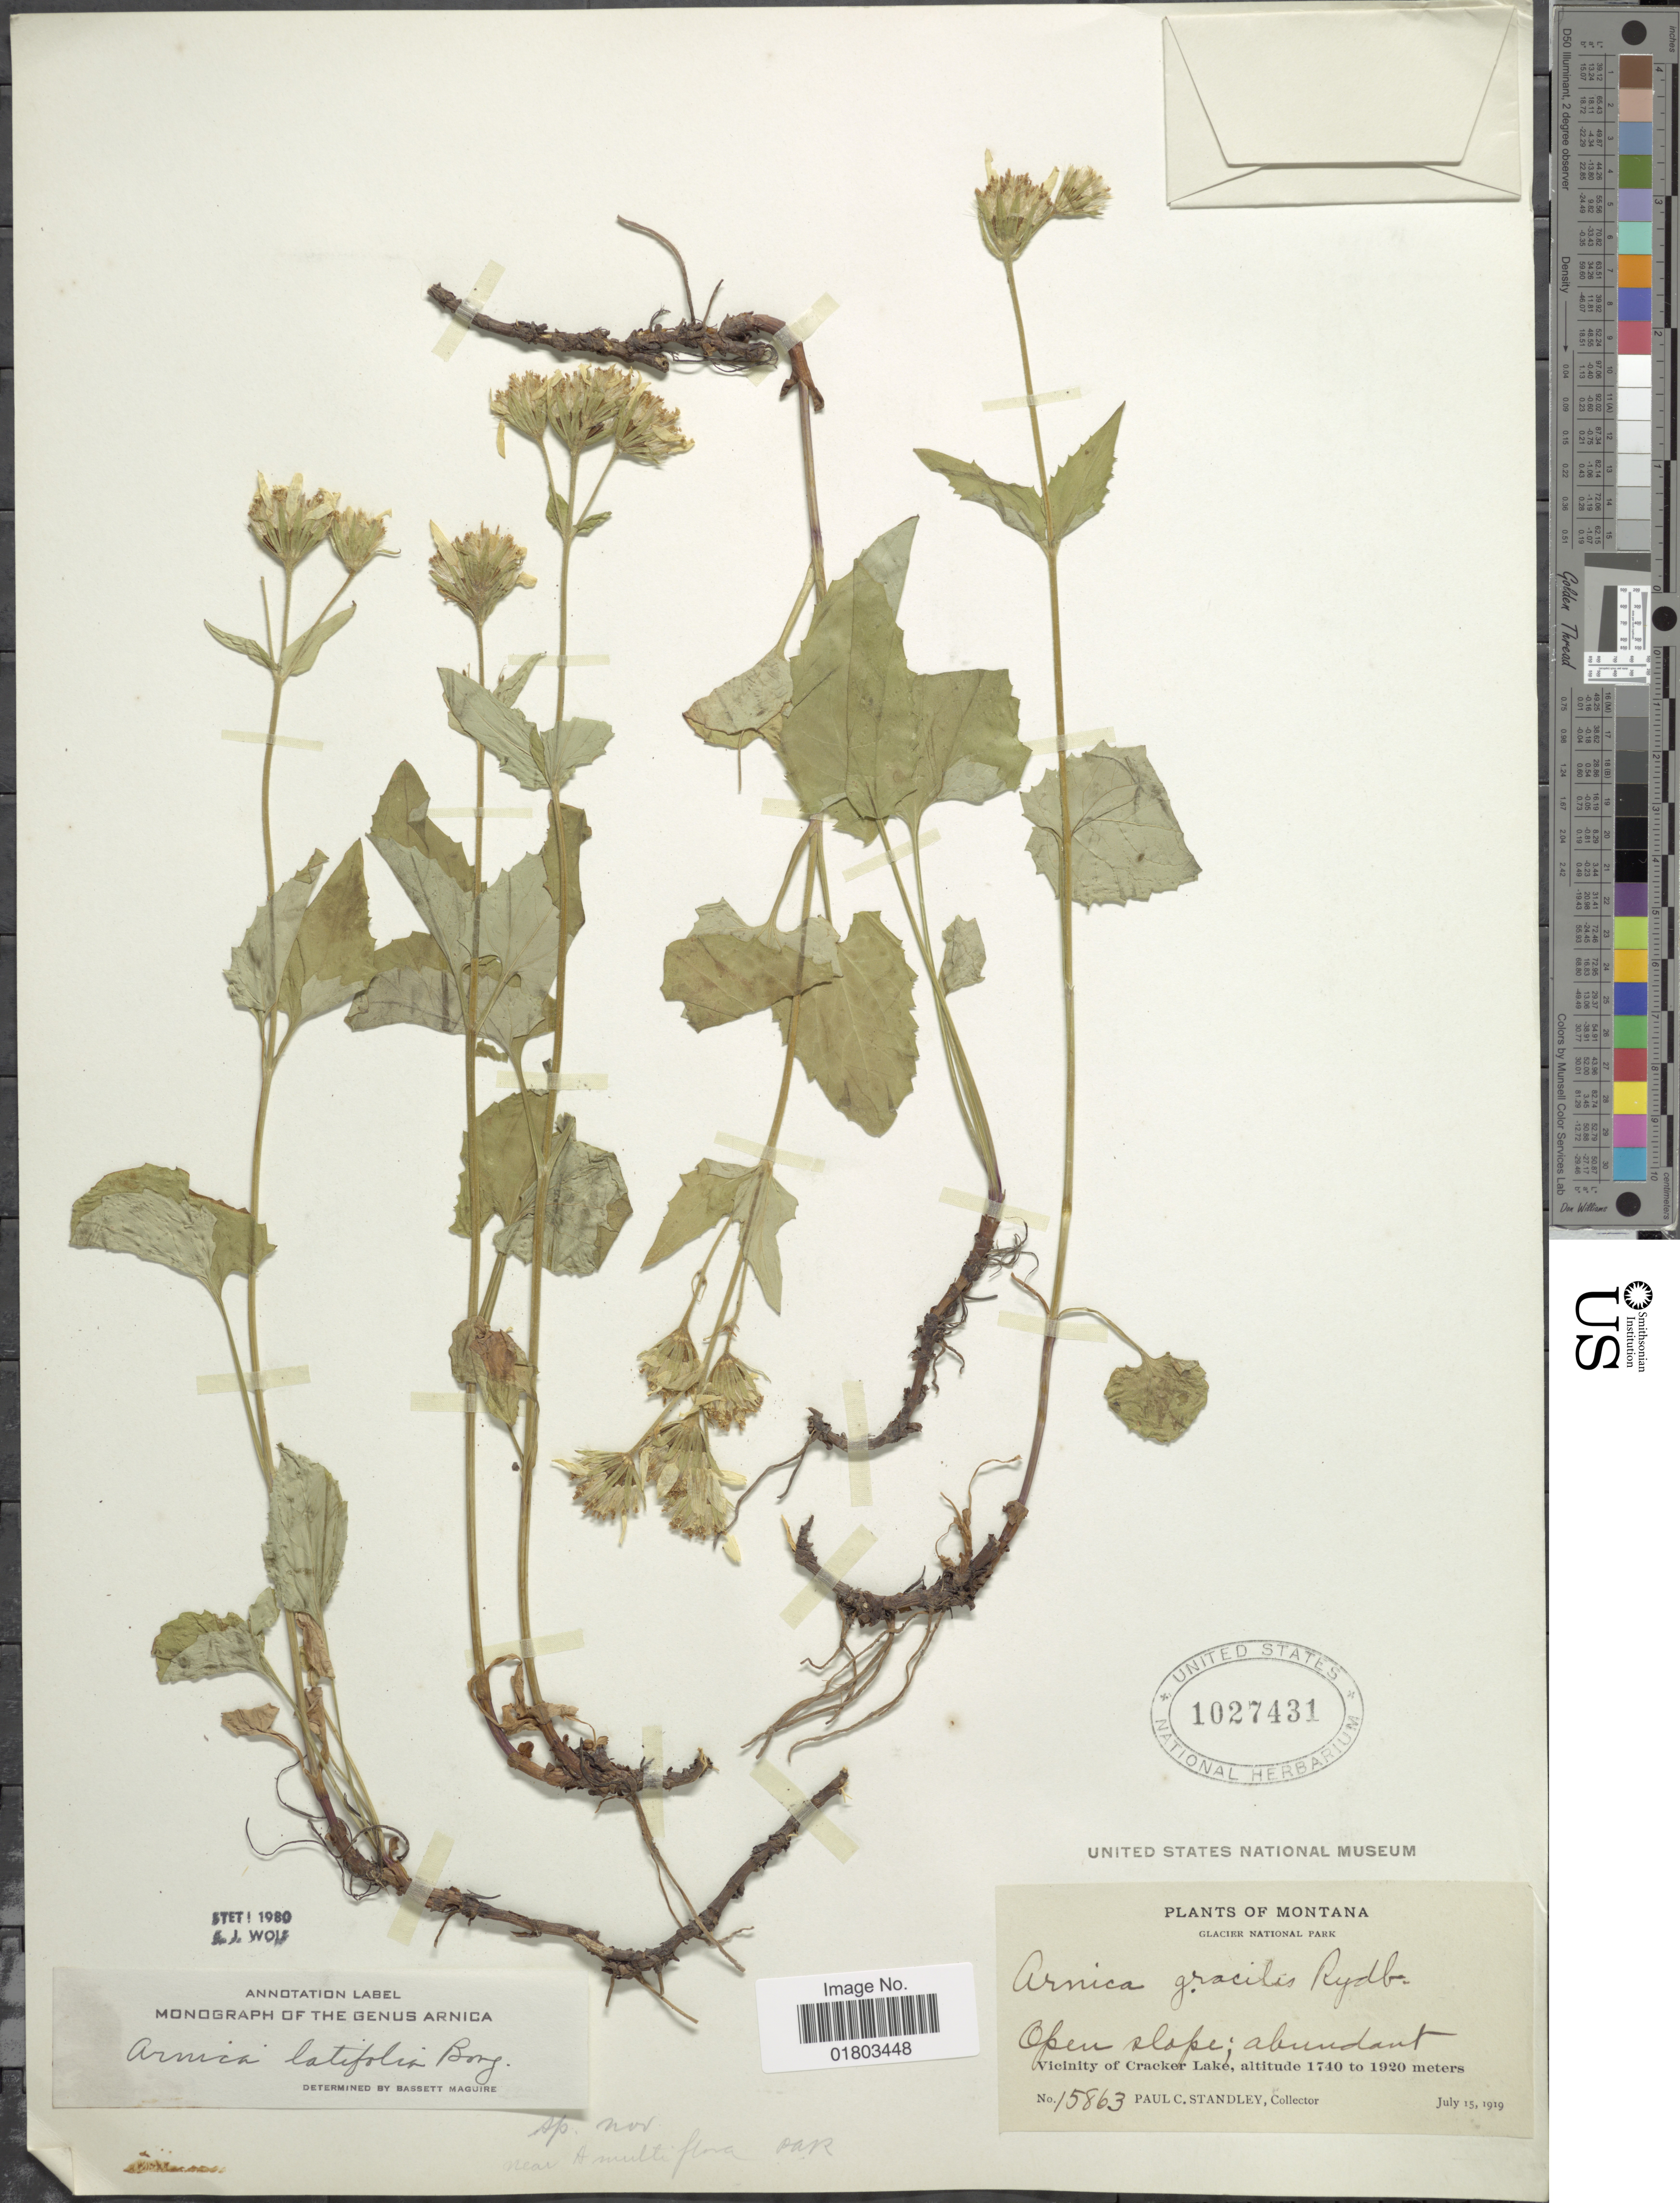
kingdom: Plantae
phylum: Tracheophyta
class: Magnoliopsida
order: Asterales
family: Asteraceae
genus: Arnica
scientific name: Arnica latifolia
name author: Bong.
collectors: P. C. Standley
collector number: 15863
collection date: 1919-07-15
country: United States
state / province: Montana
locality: Open slope; abundant, Vicinity of Cracker Lake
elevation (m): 1740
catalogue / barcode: US 1027431